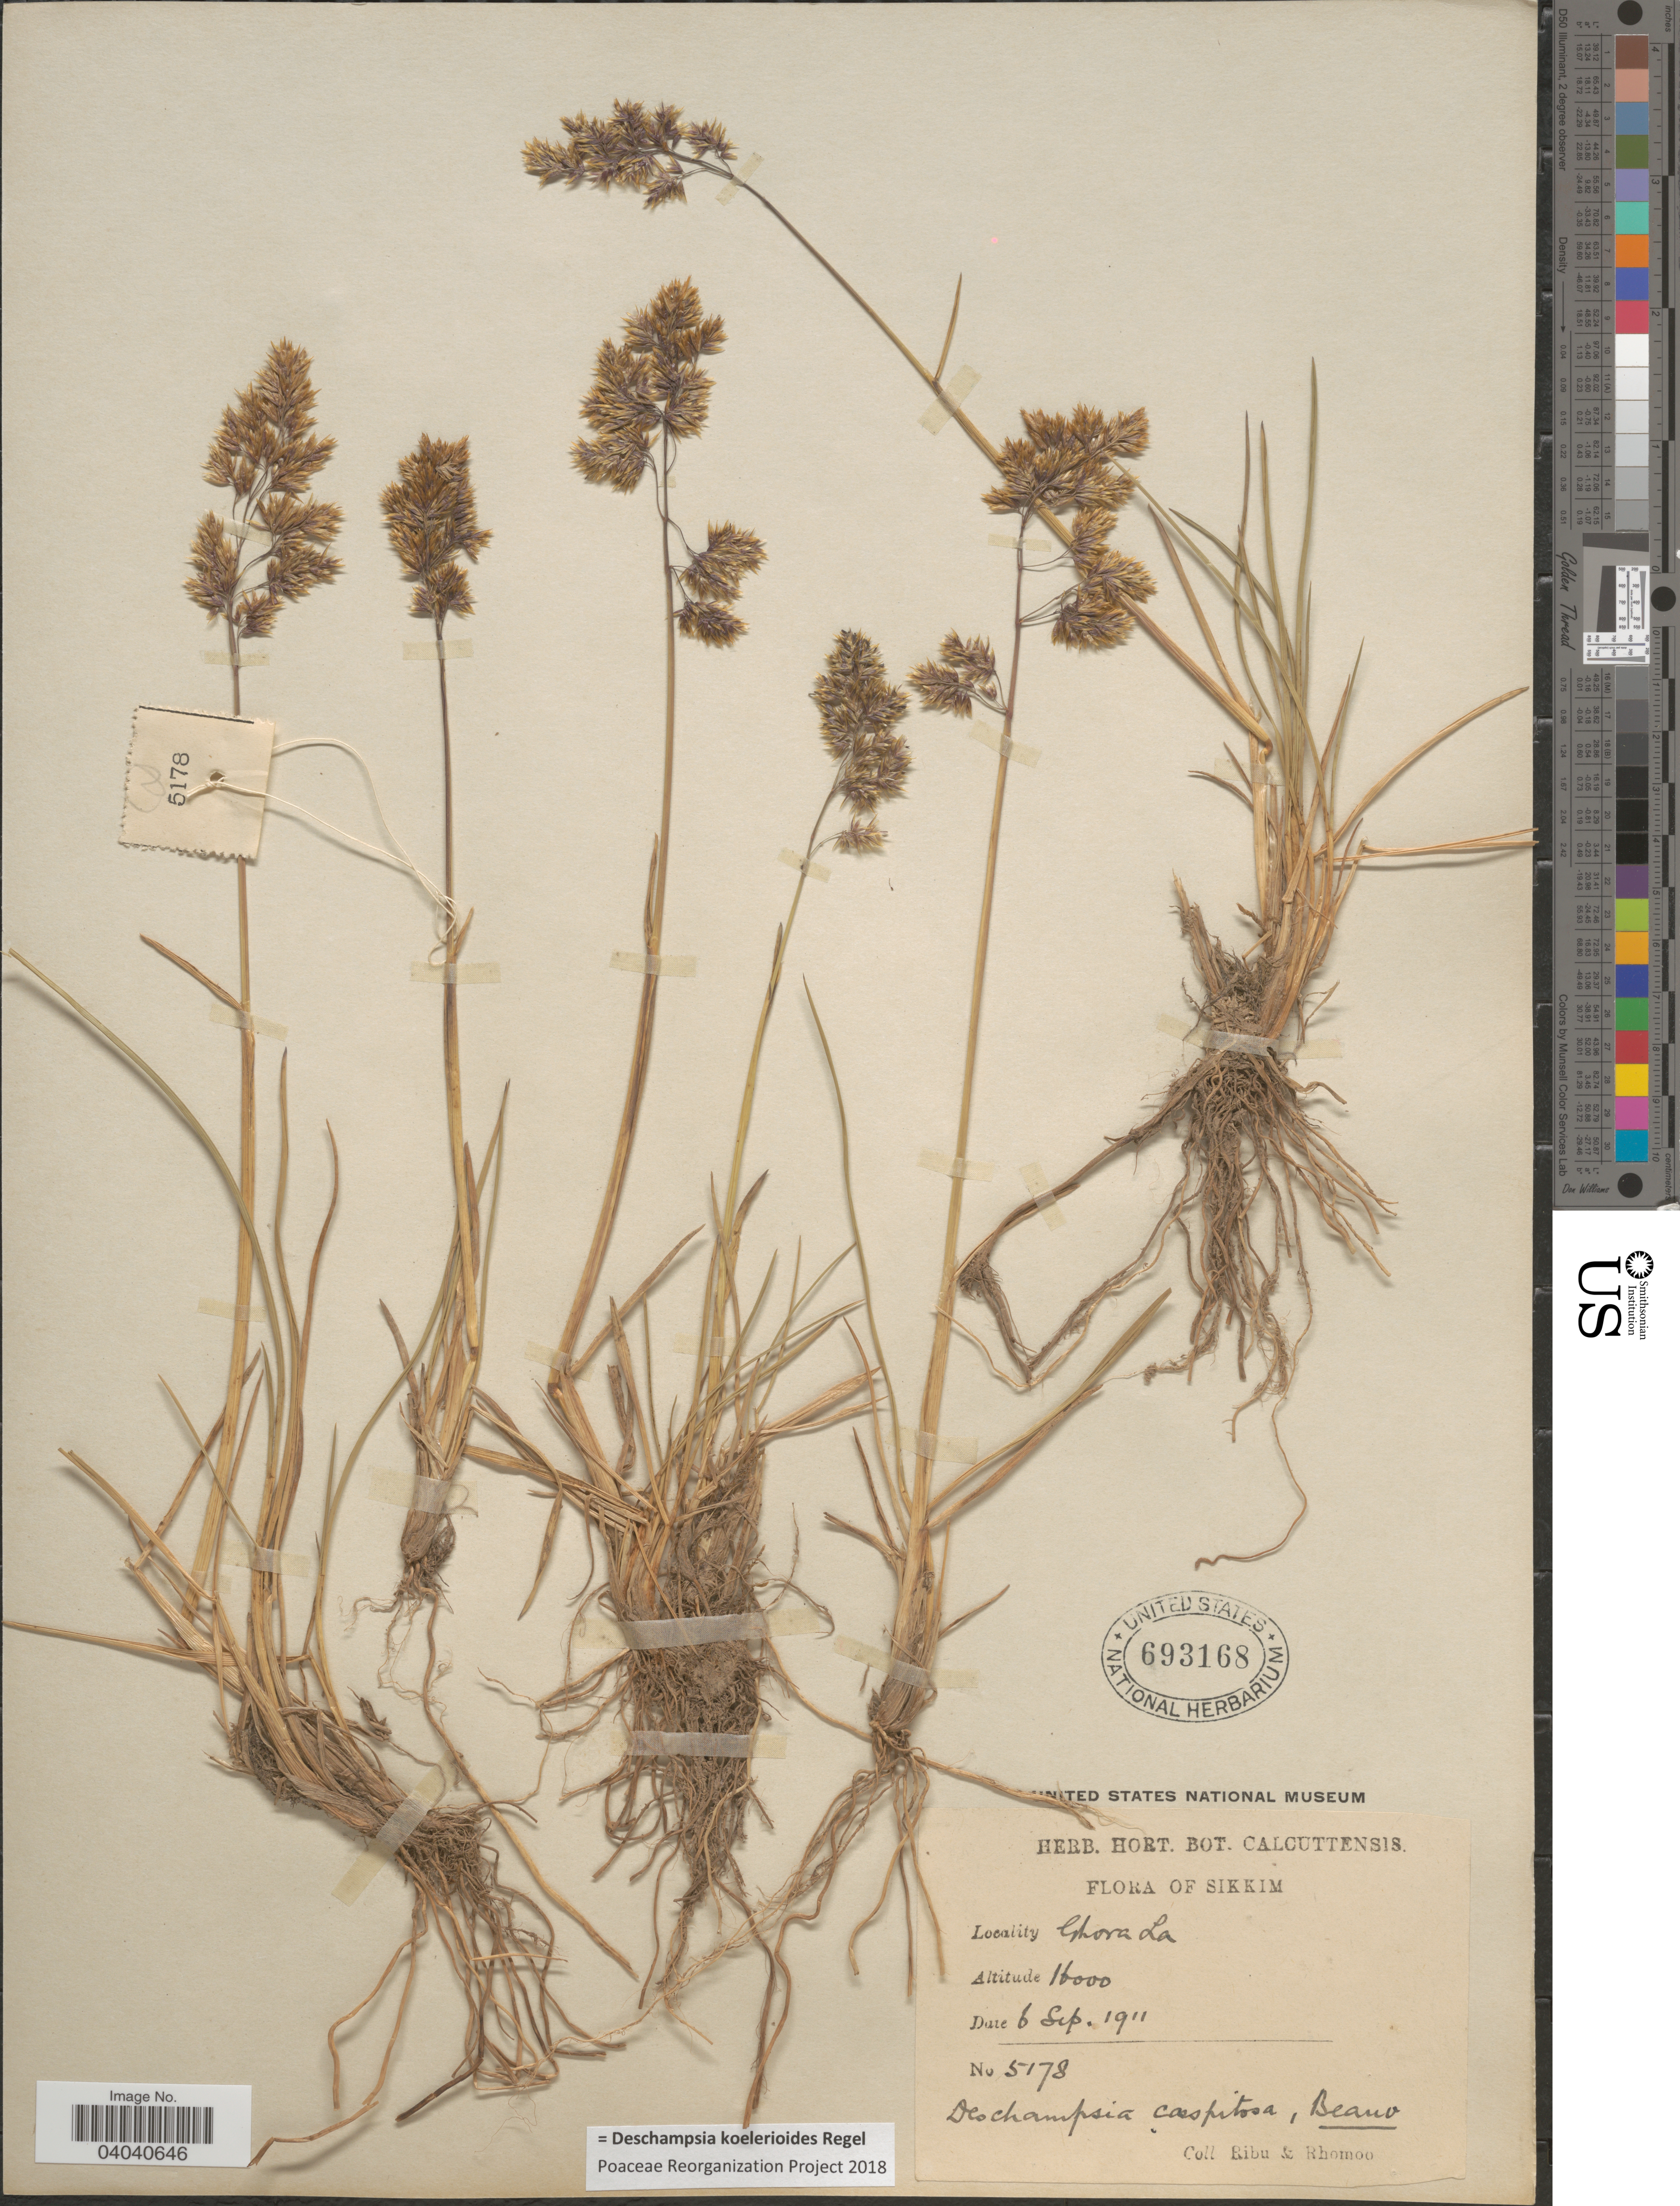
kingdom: Plantae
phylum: Tracheophyta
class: Liliopsida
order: Poales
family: Poaceae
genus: Deschampsia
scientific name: Deschampsia koelerioides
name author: Regel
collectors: Ribu & Rhomoo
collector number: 5178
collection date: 1911-09-06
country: India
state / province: Sikkim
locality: Ghora La.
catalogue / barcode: US 693168